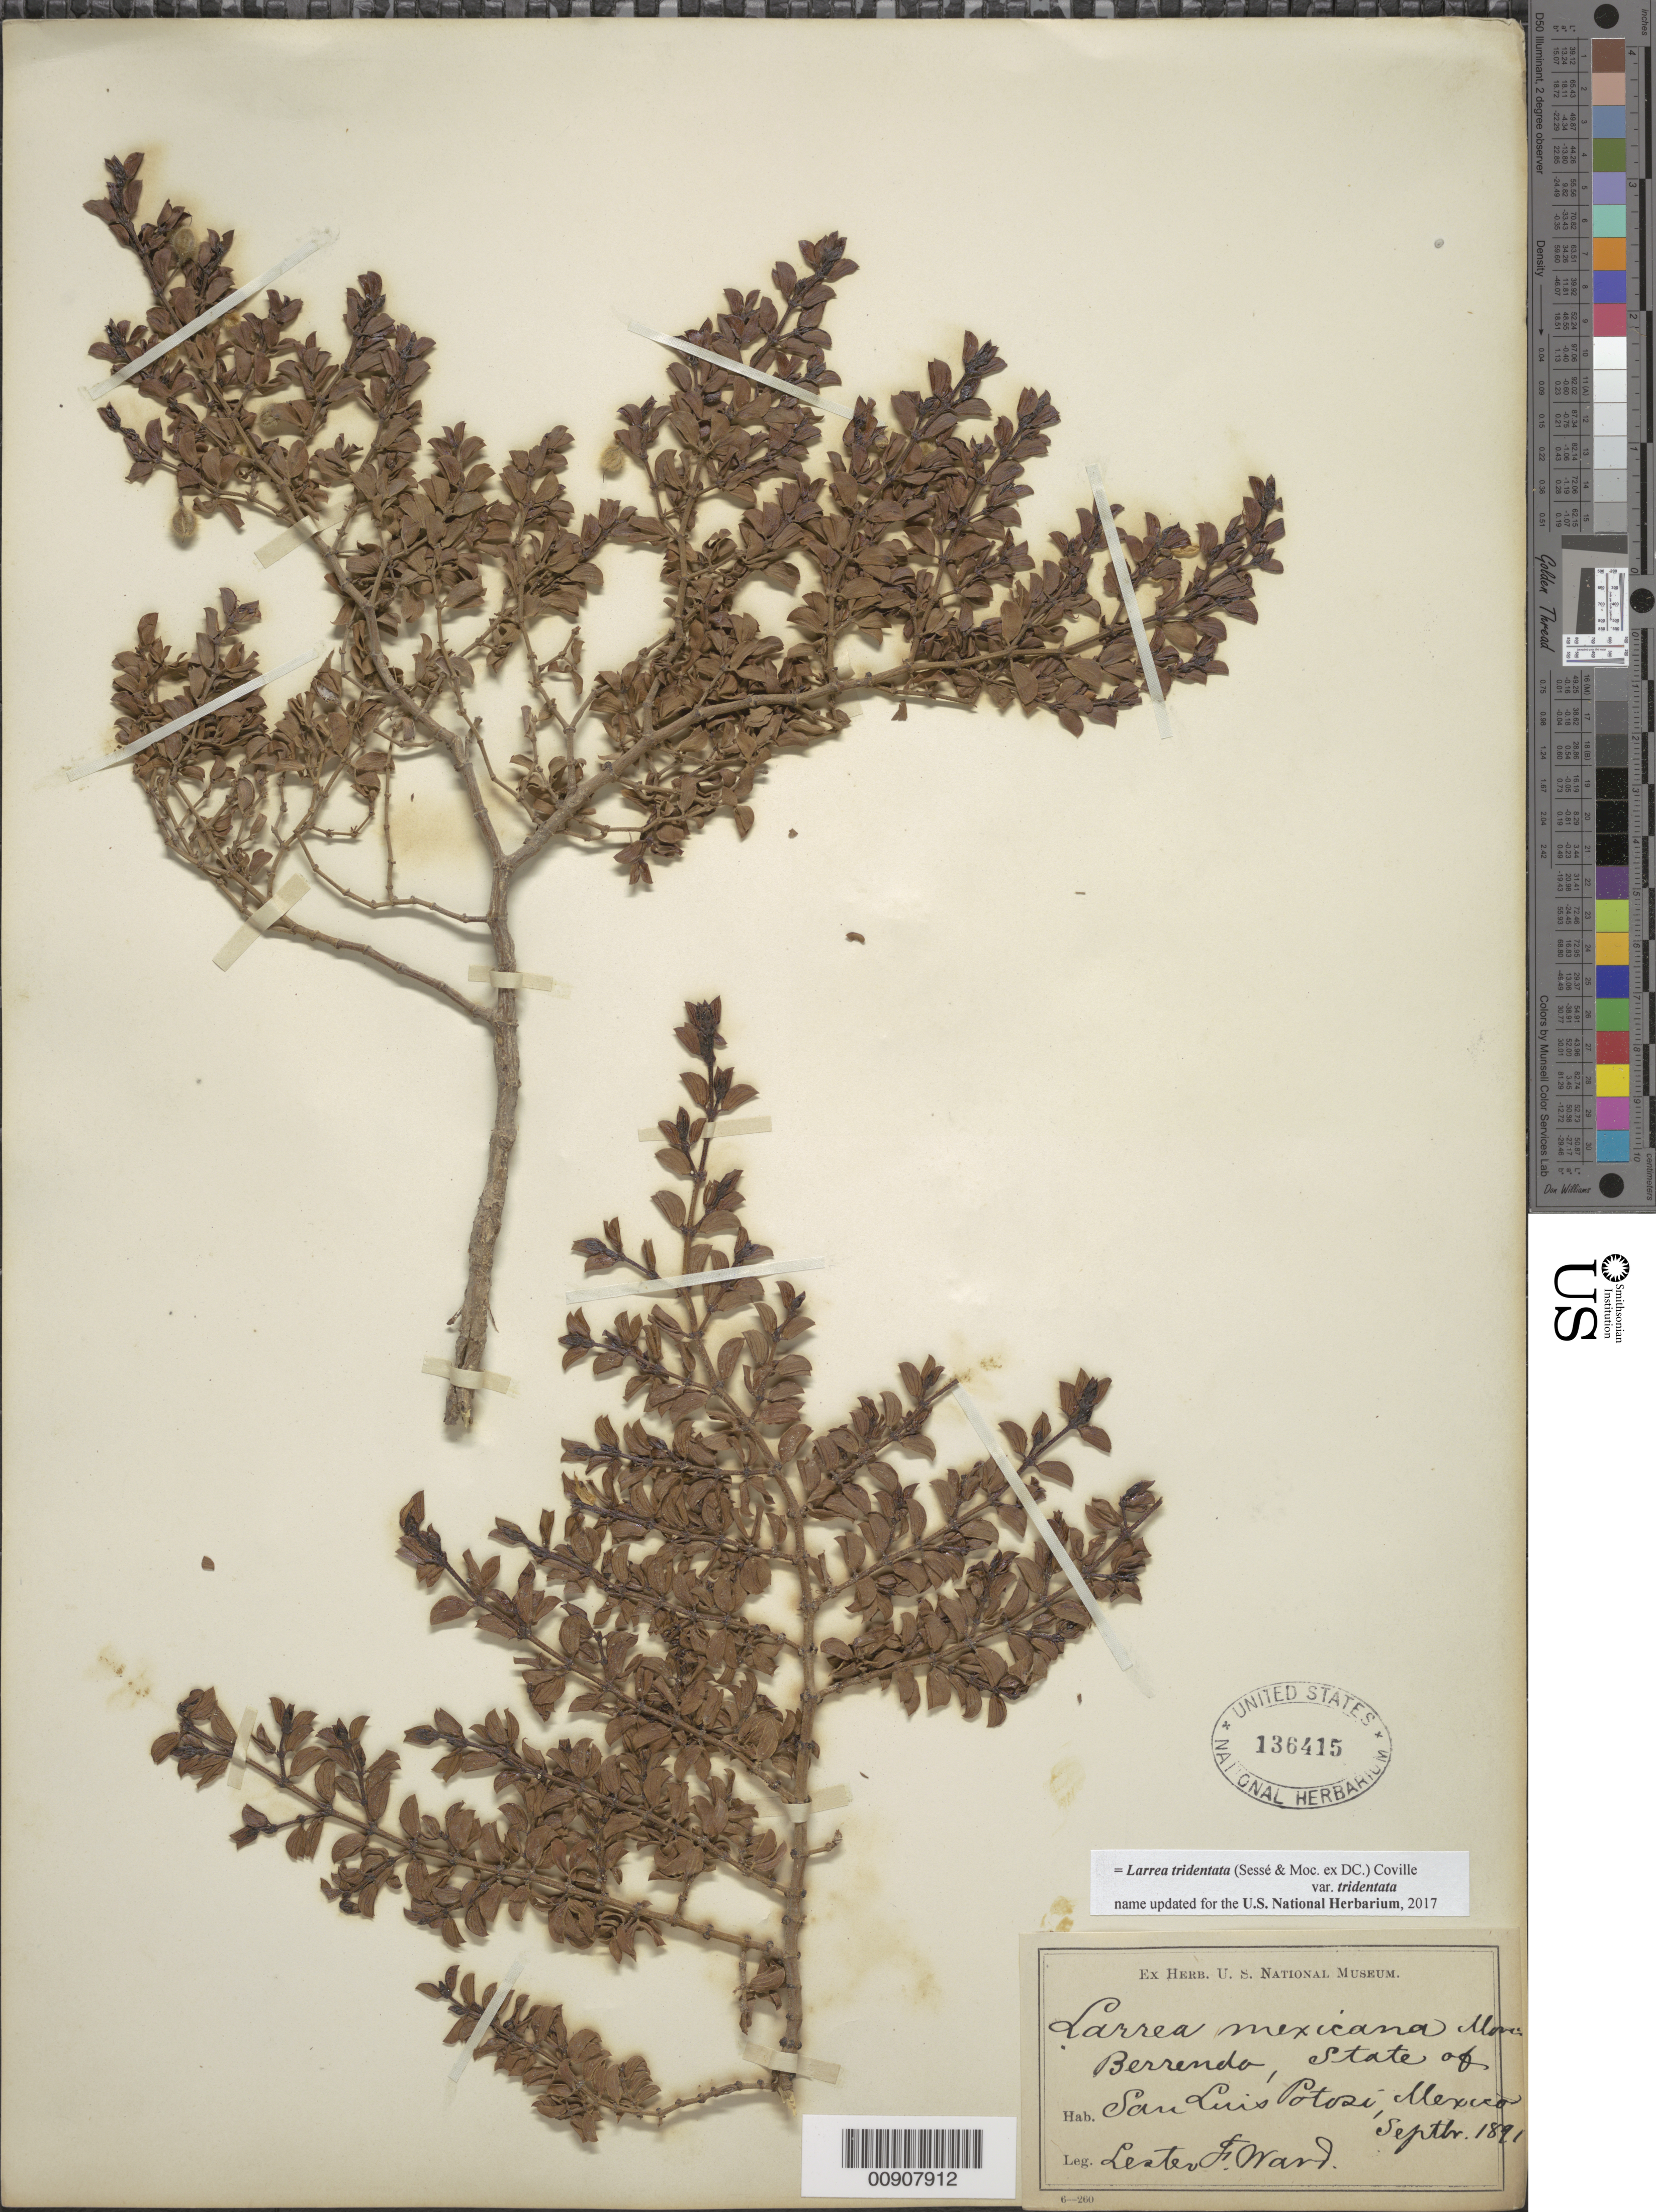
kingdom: Plantae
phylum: Tracheophyta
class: Magnoliopsida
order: Zygophyllales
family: Zygophyllaceae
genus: Larrea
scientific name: Larrea tridentata var. tridentata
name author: (Sessé & Moc. ex DC.) Coville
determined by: Strong, M. T., (US), Smithsonian Institution - National Museum of Natural History (UNITED STATES)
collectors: L. F. Ward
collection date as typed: Sep 1891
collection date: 1891-09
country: Mexico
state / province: San Luis Potosí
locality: Berrenda, State of San Luis Potosí.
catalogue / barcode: US 136415